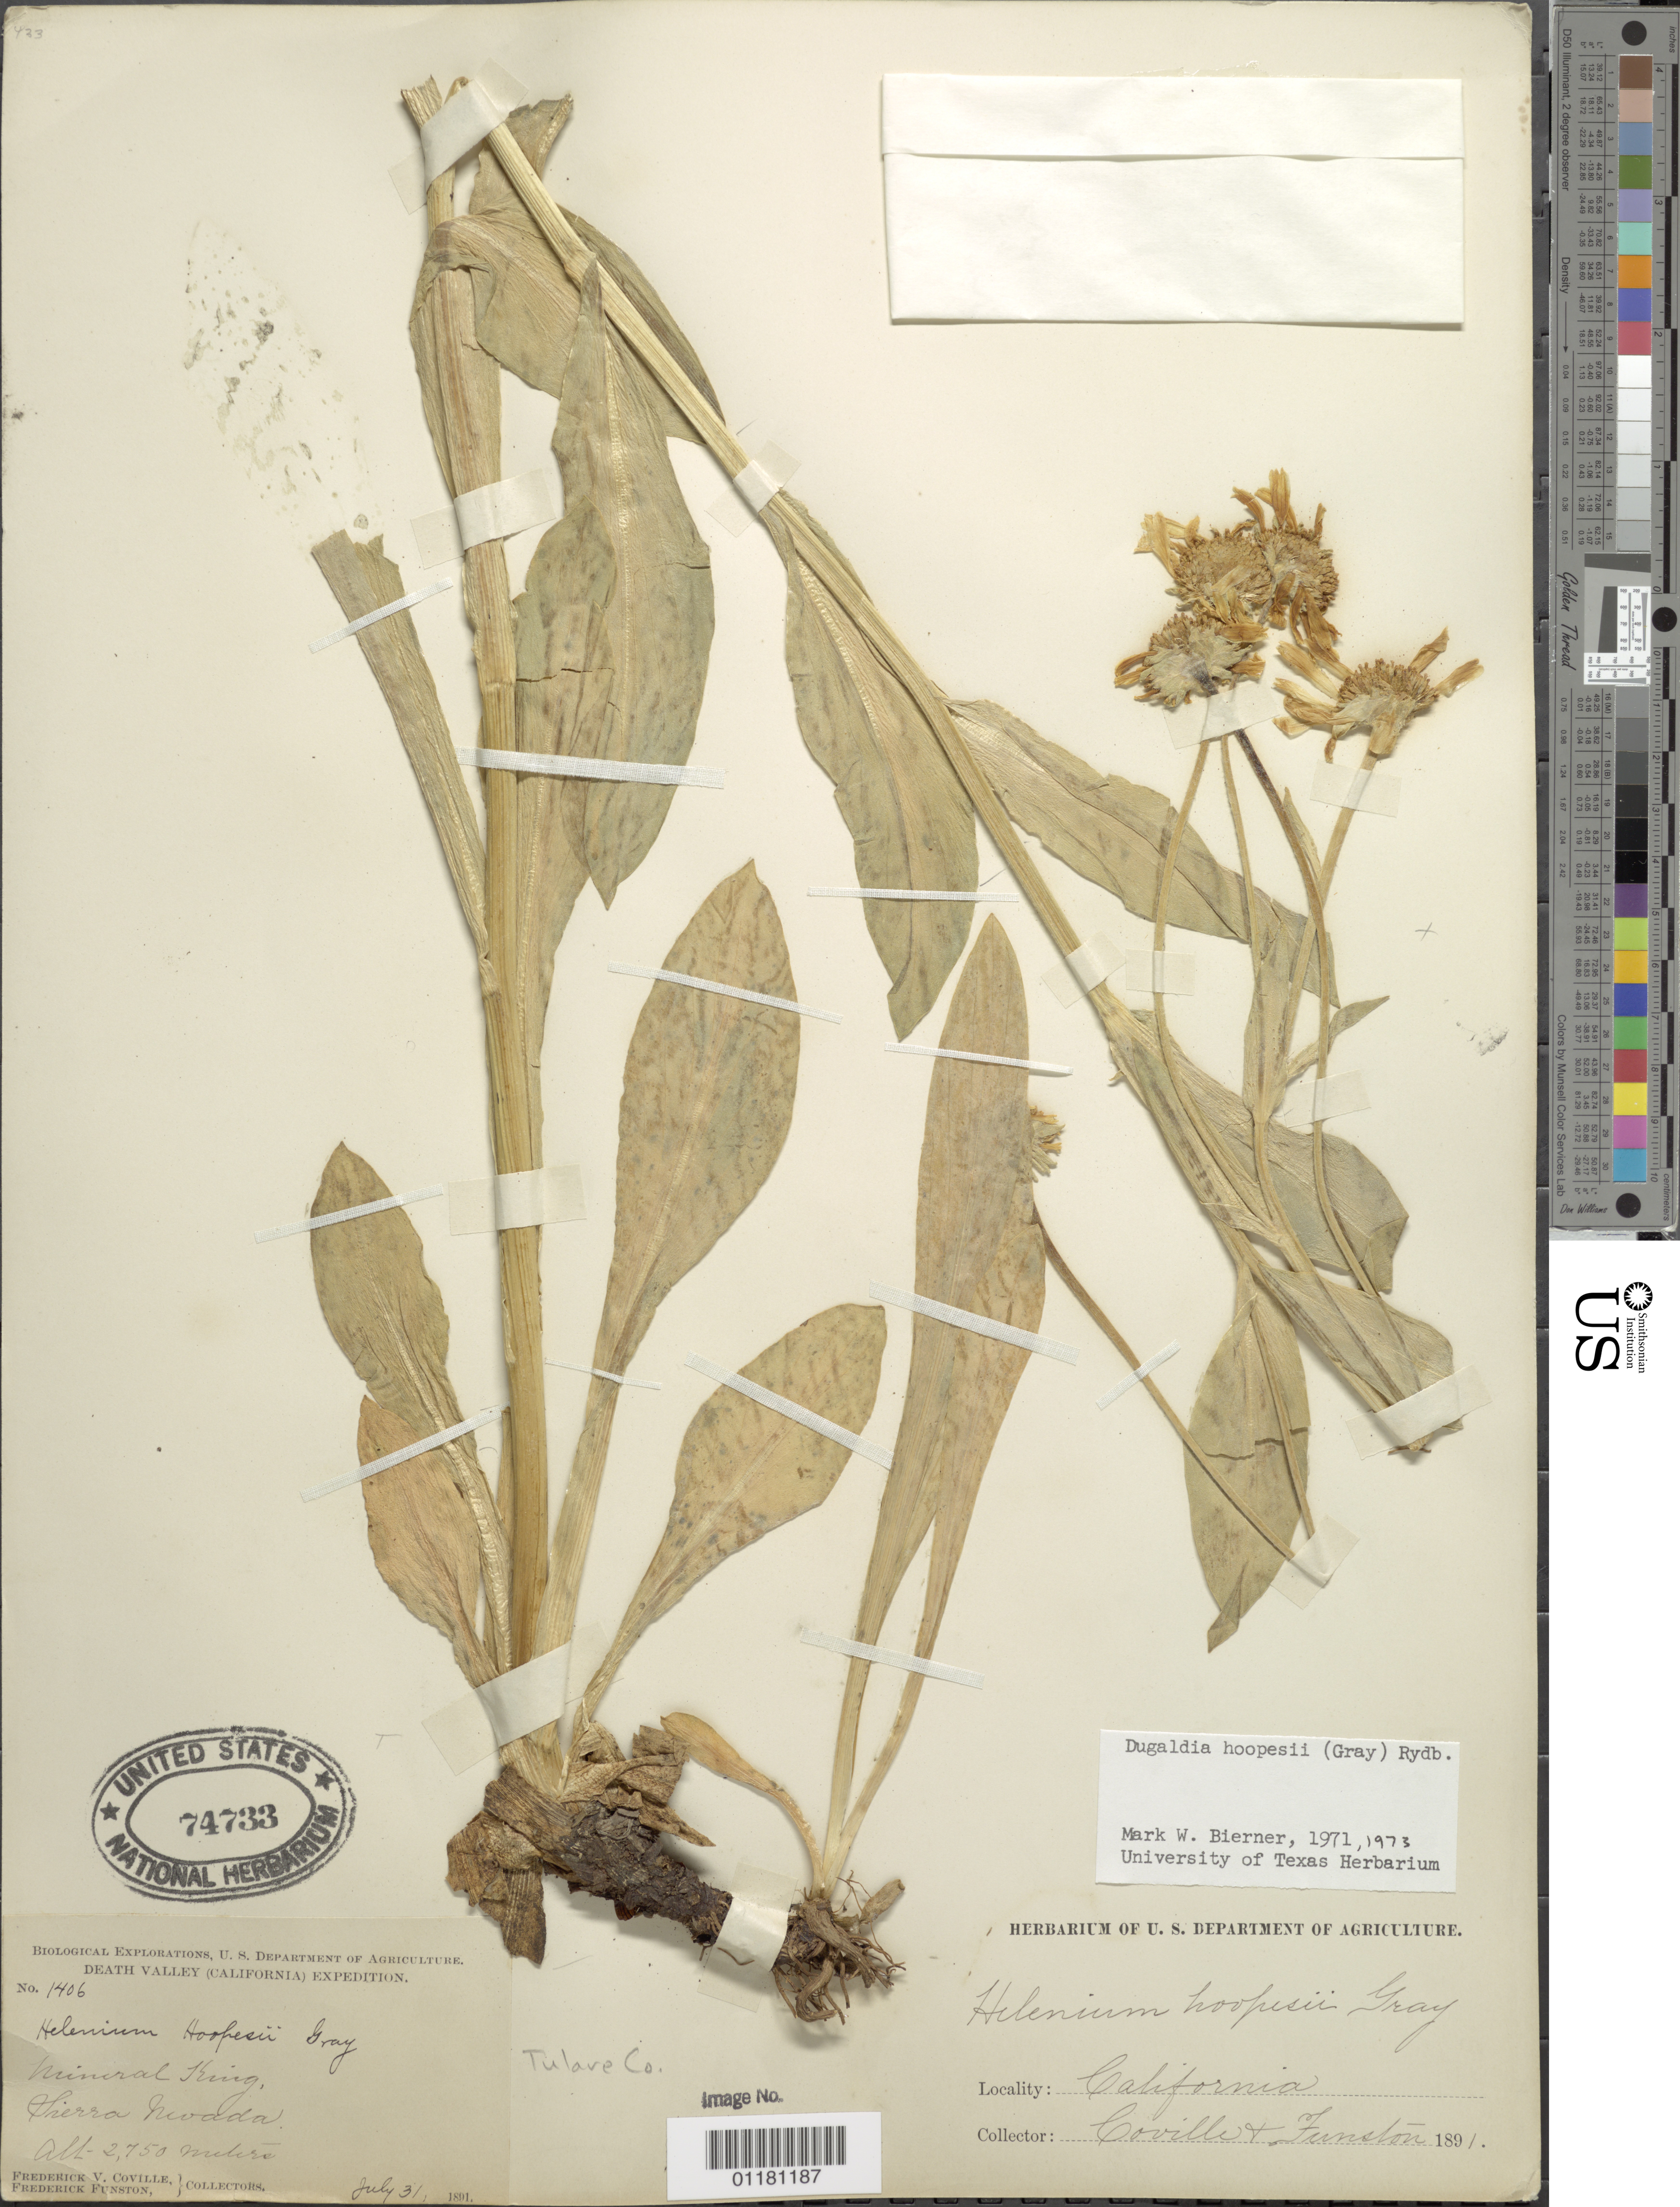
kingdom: Plantae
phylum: Tracheophyta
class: Magnoliopsida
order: Asterales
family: Asteraceae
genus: Dugaldia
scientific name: Dugaldia hoopesii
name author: (A. Gray) Rydb.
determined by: Bierner, M. W.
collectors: F. V. Coville & F. Funston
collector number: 1406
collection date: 1891-07-31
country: United States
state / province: California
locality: Mineral King, Sierra Nevada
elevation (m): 2750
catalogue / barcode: US 74733